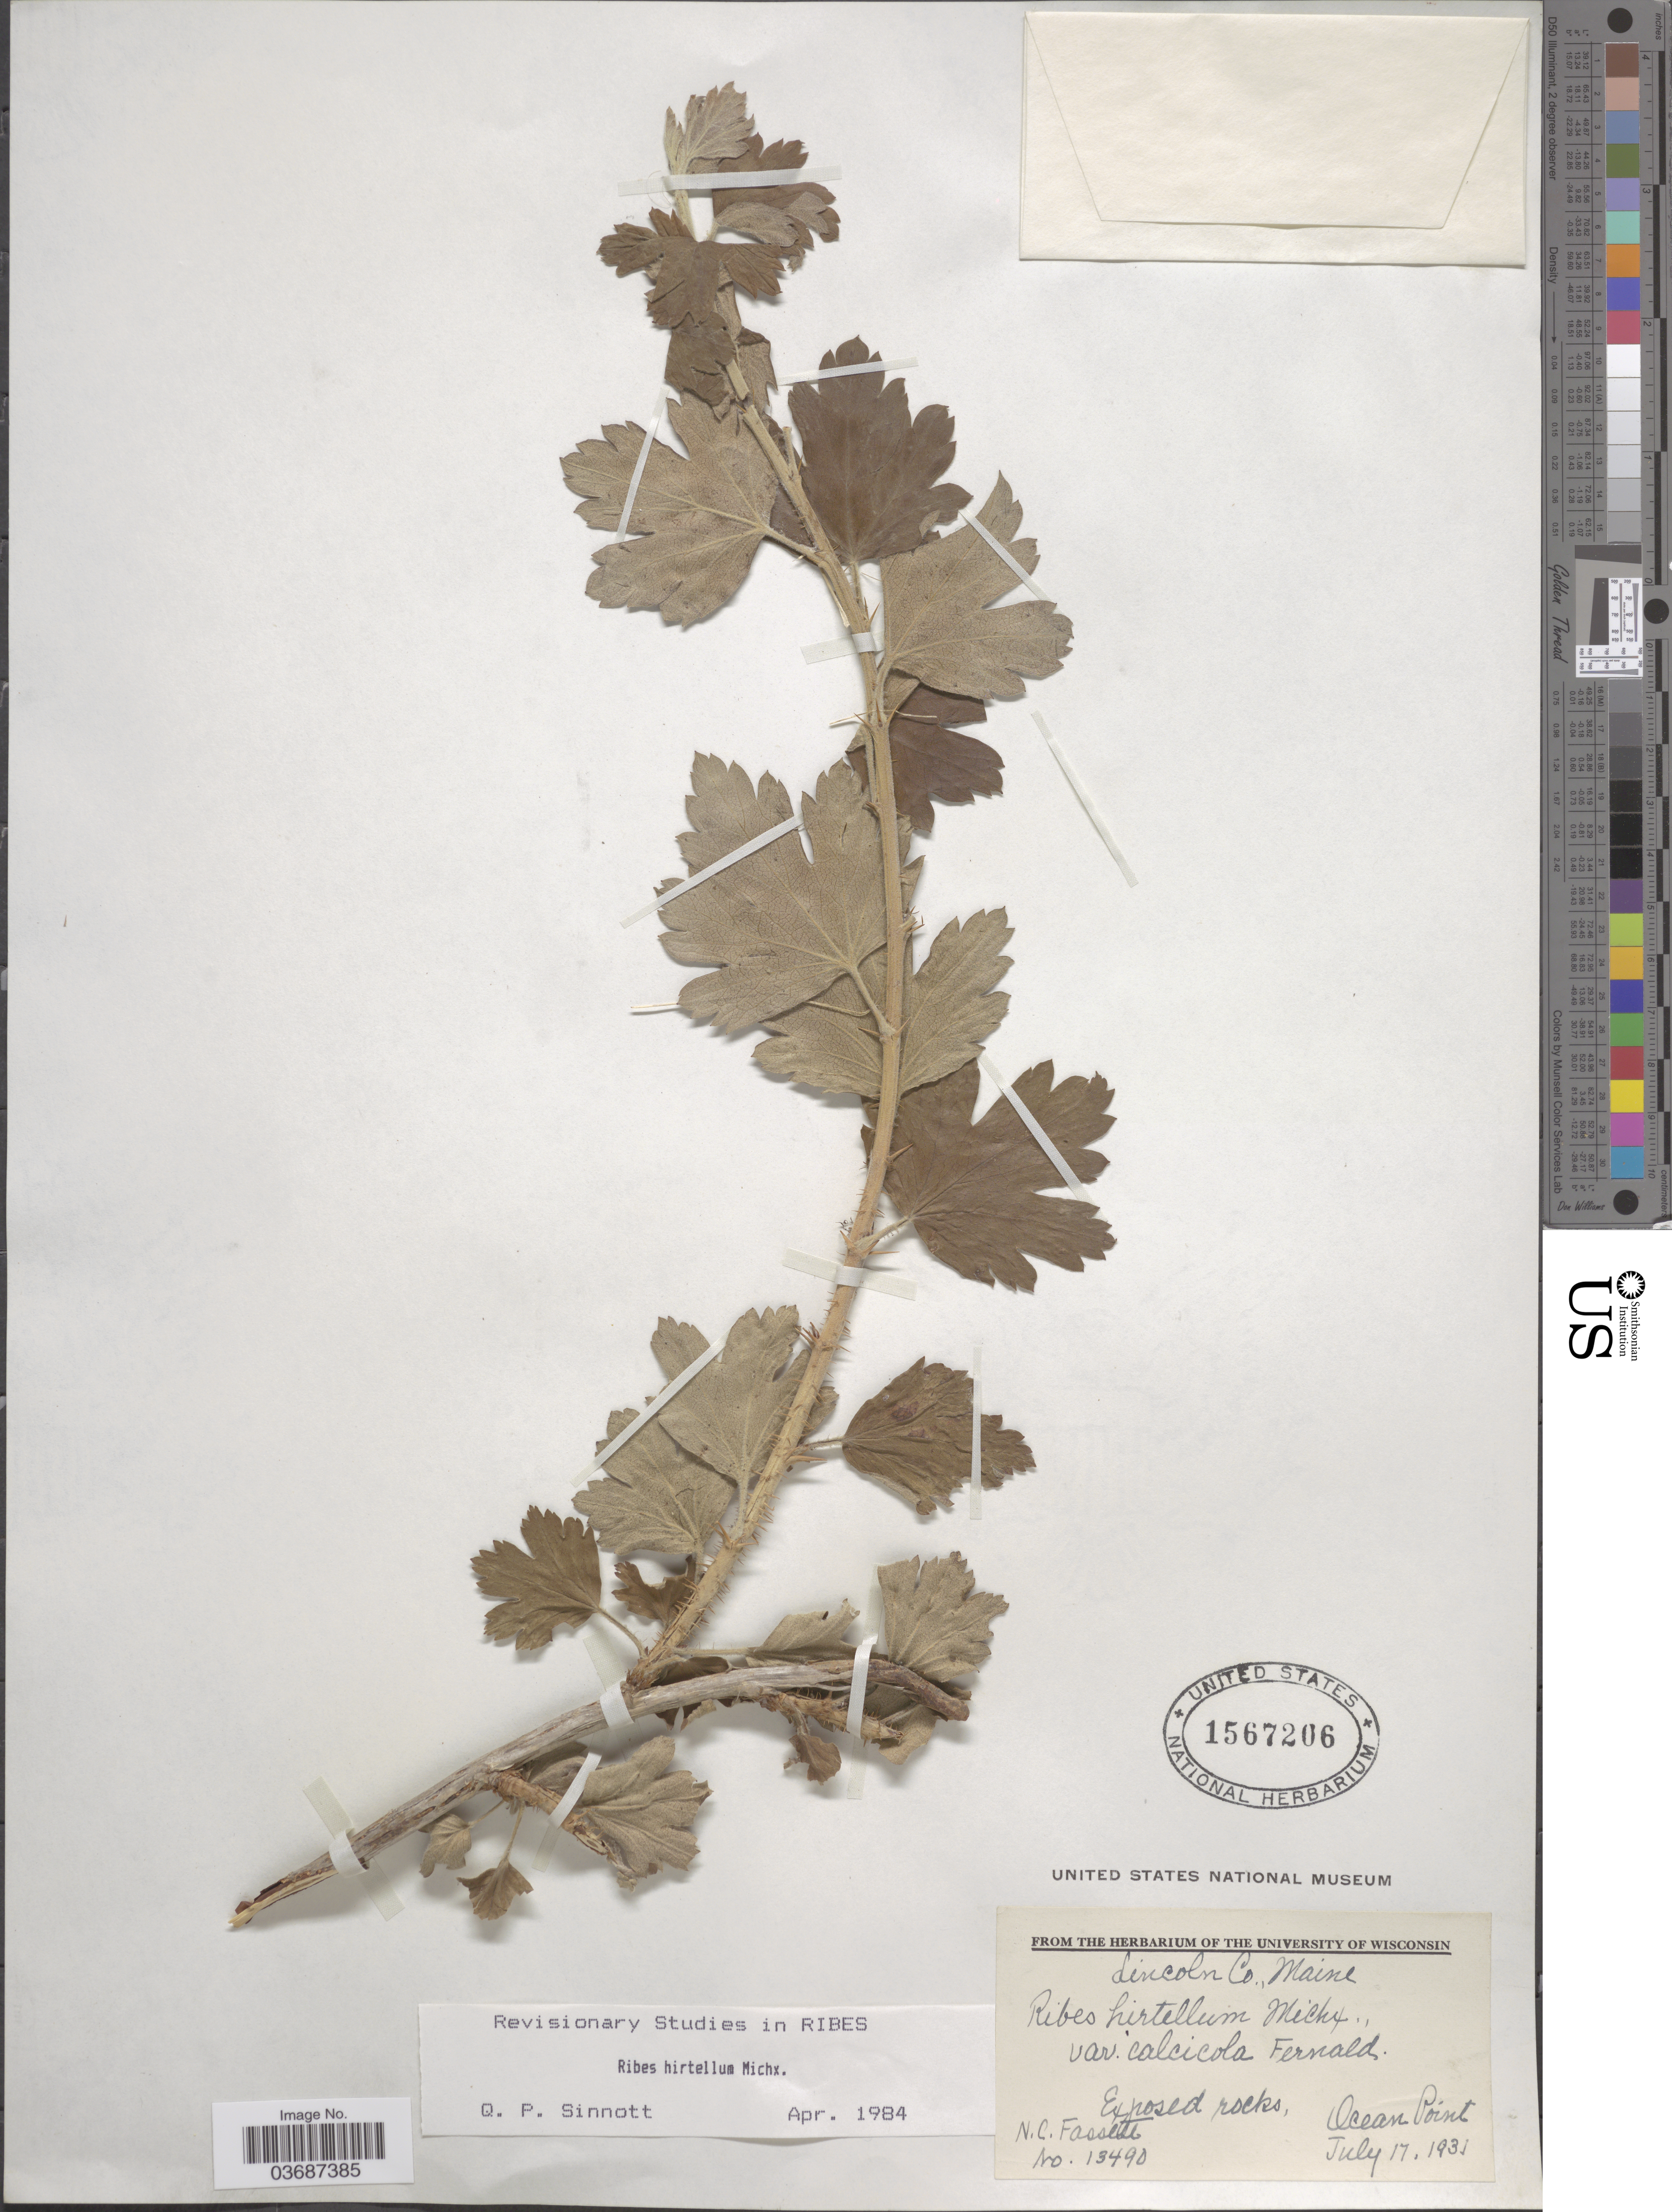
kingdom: Plantae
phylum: Tracheophyta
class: Magnoliopsida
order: Saxifragales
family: Grossulariaceae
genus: Ribes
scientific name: Ribes hirtellum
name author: Michx.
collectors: N. C. Fassett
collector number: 13490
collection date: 1931-07-17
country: United States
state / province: Maine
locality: Lincoln Co. Ocean Point.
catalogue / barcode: US 1567206